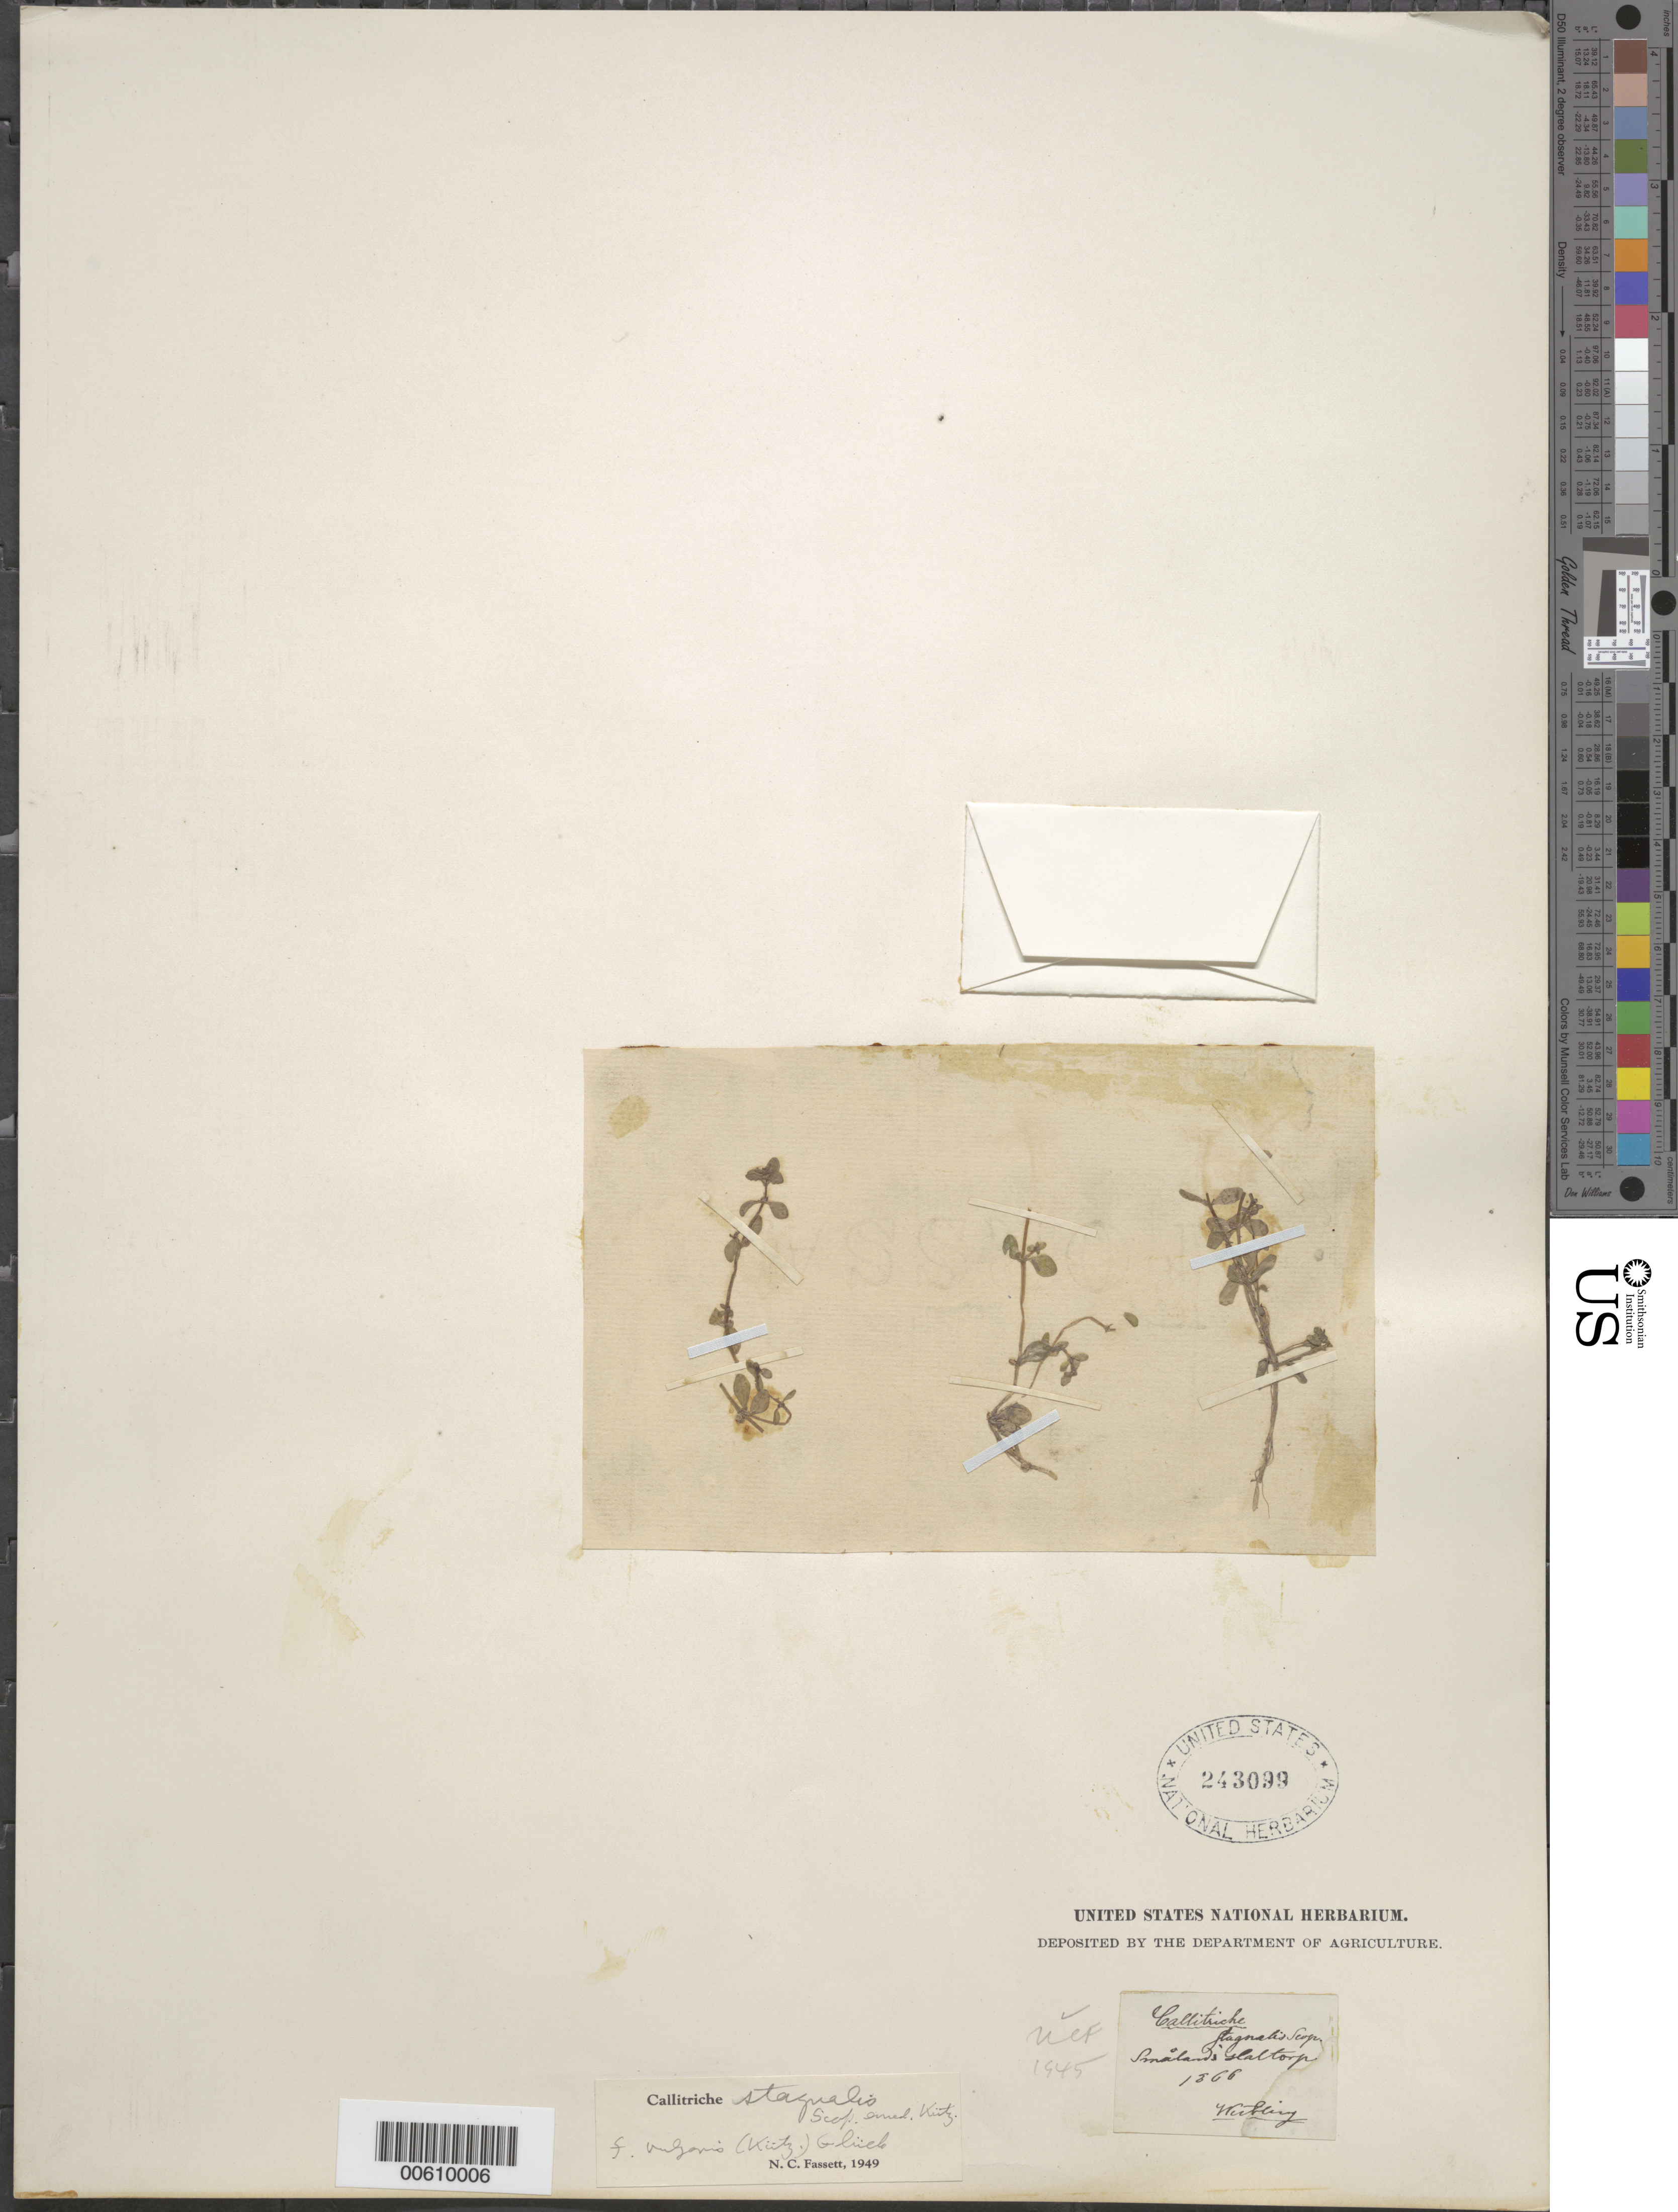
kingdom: Plantae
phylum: Tracheophyta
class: Magnoliopsida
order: Lamiales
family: Plantaginaceae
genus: Callitriche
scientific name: Callitriche stagnalis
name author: Scop.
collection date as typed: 1866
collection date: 1866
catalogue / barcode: US 243099